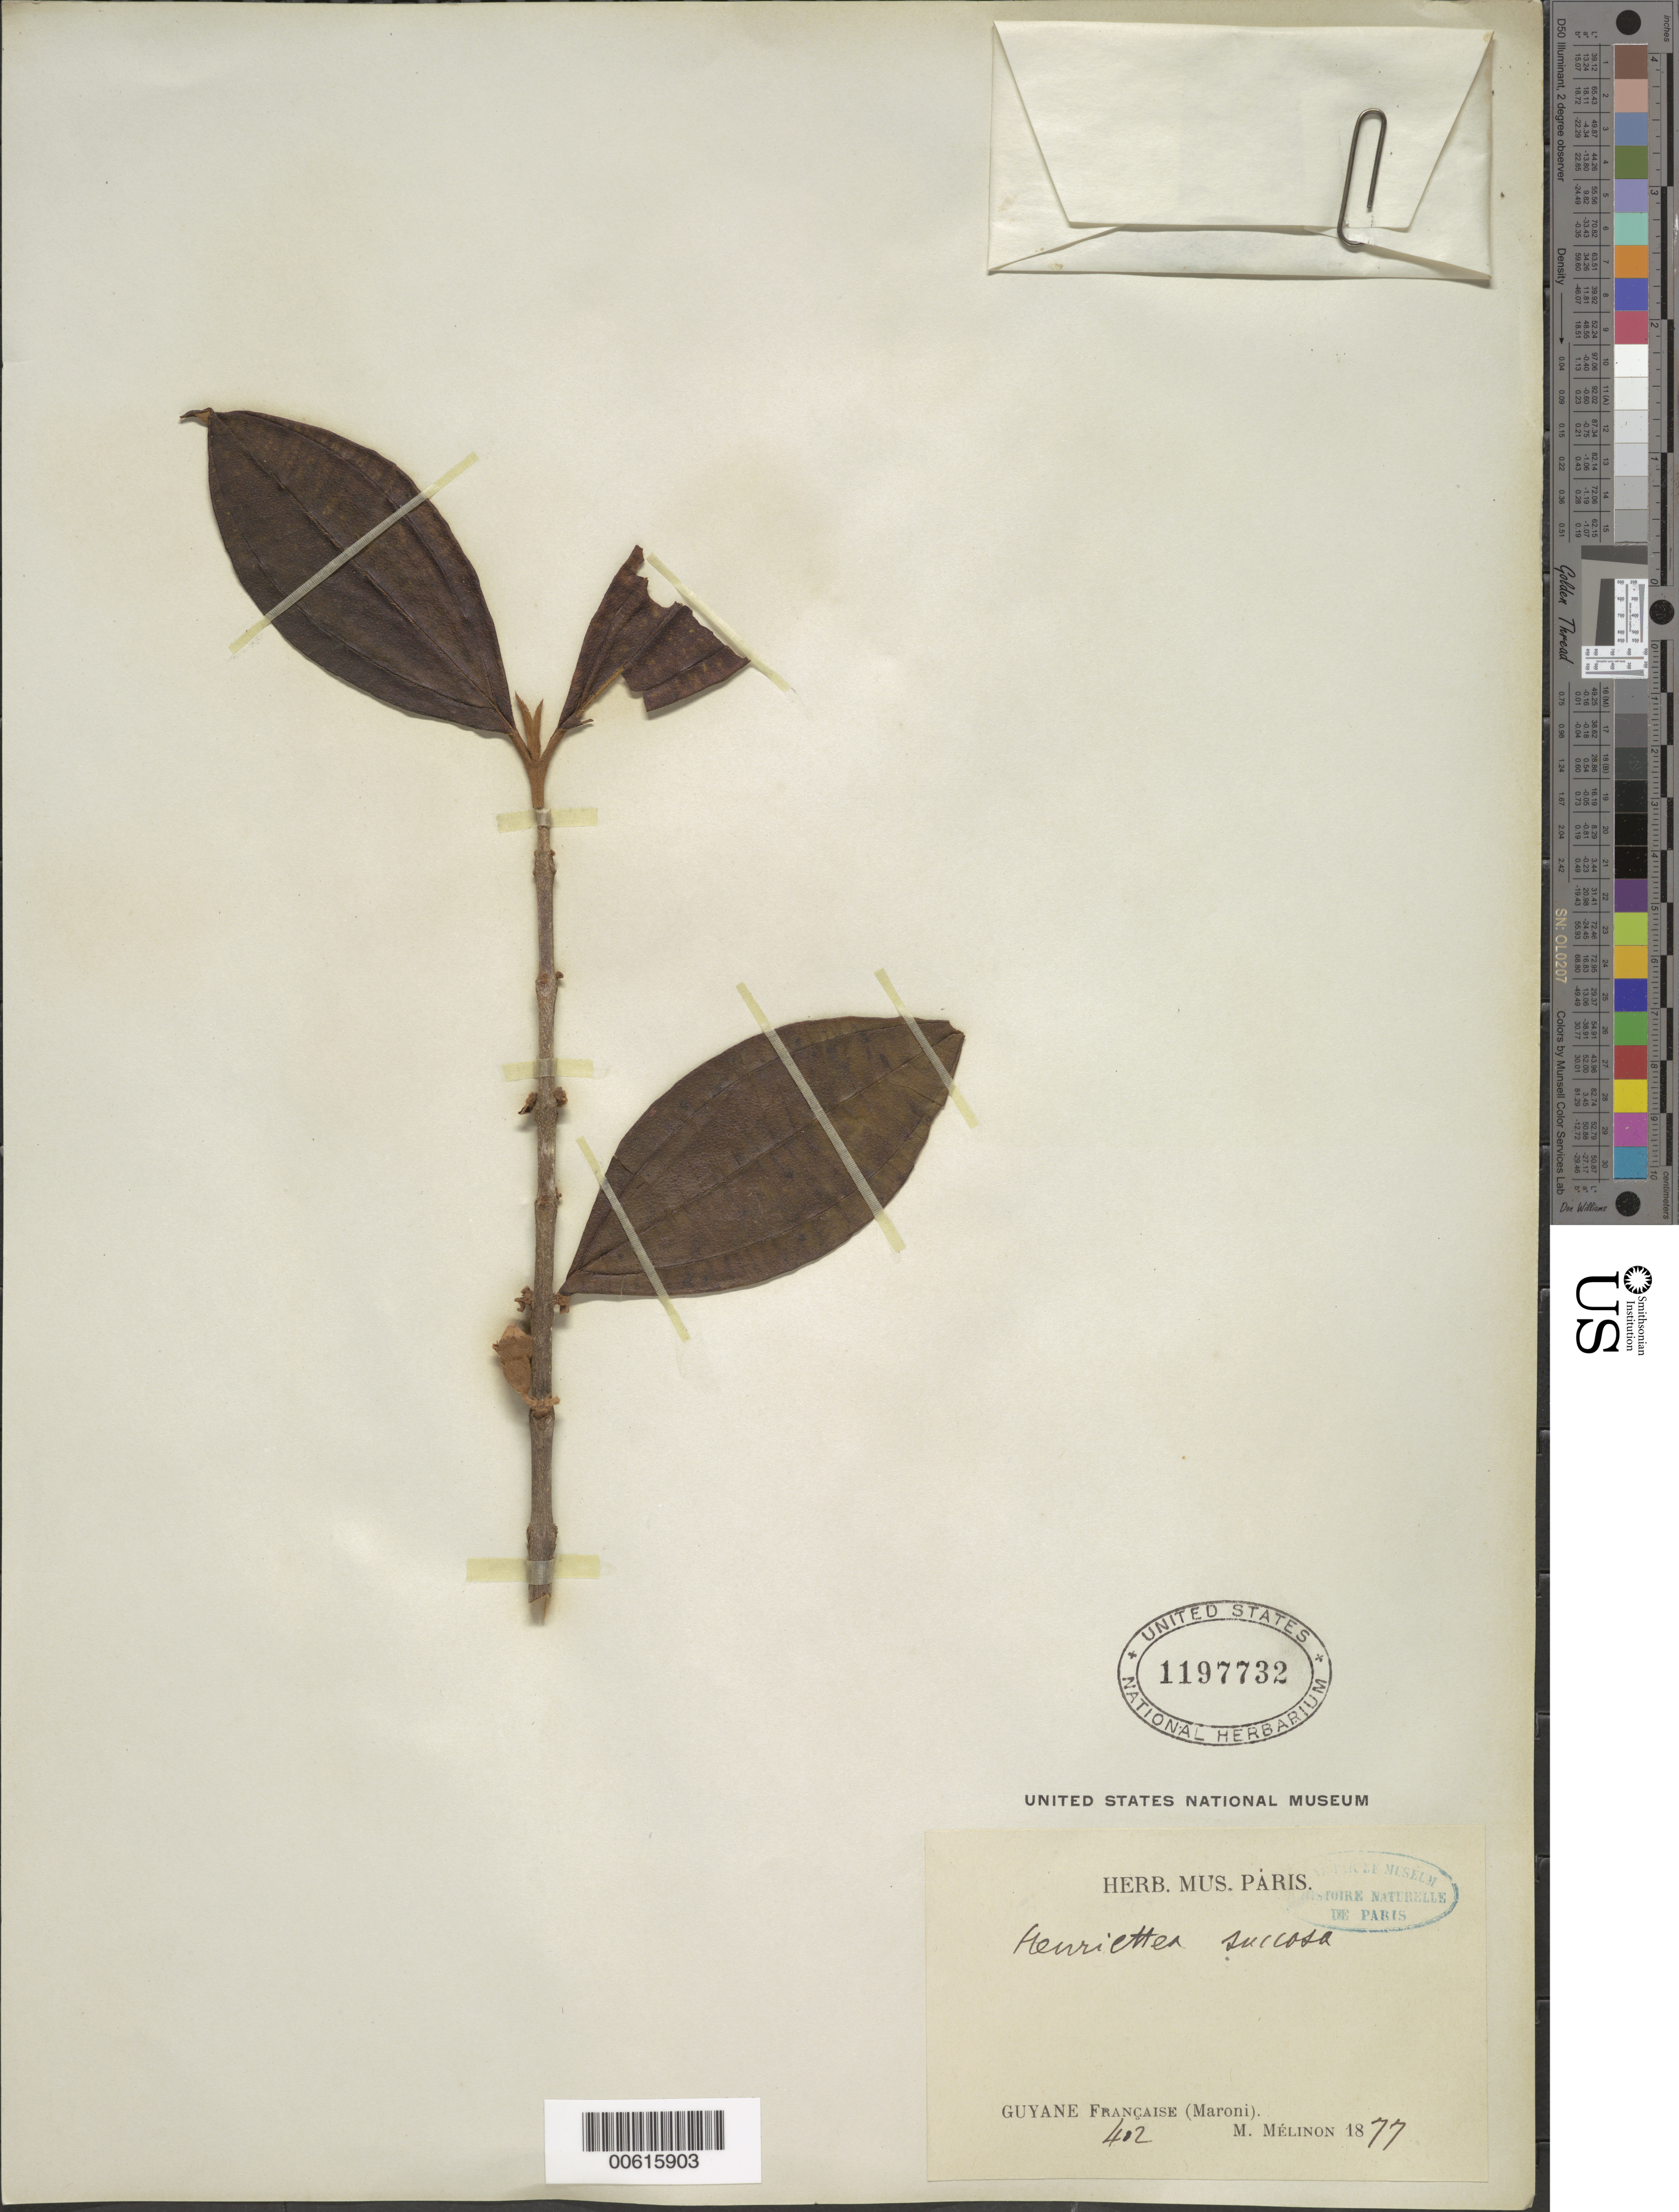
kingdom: Plantae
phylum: Tracheophyta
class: Magnoliopsida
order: Myrtales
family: Melastomataceae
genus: Henriettea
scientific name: Henriettea succosa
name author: (Aubl.) DC.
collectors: E. Mélinon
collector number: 402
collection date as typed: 1877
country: French Guiana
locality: Maroni R.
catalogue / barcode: US 1197732